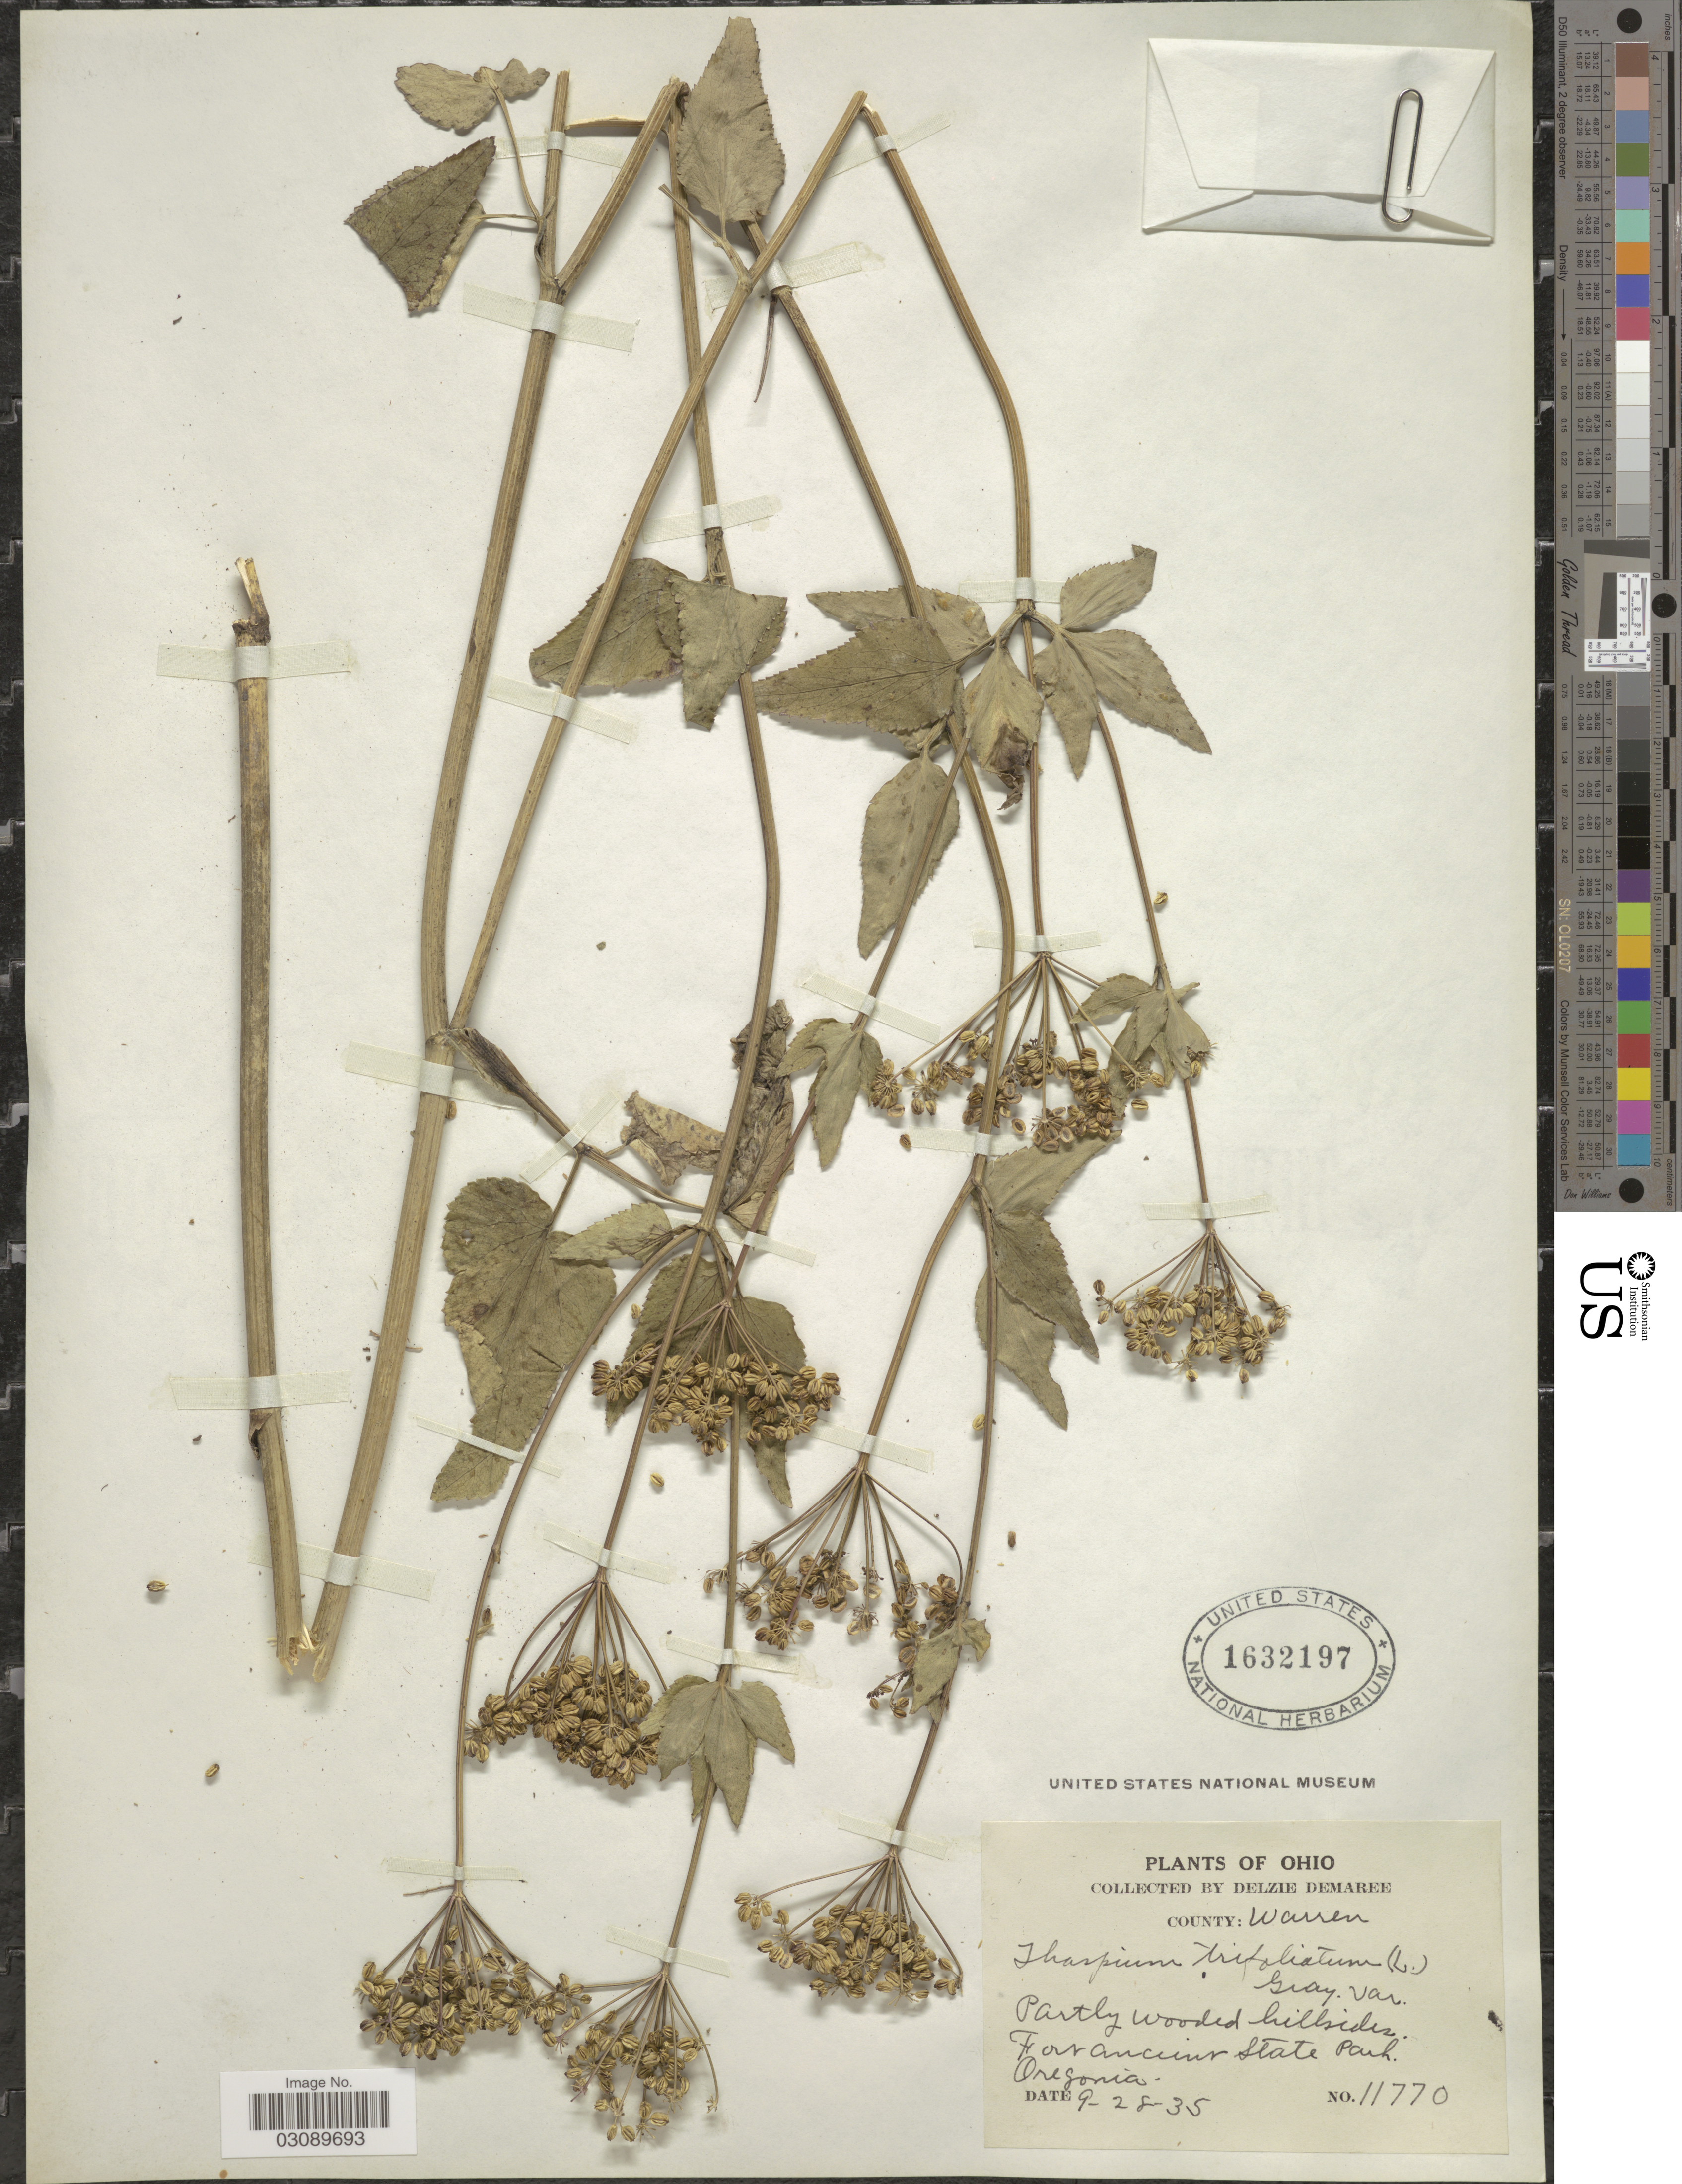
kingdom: Plantae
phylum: Tracheophyta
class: Magnoliopsida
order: Apiales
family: Apiaceae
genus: Thaspium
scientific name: Thaspium trifoliatum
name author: (L.) A. Gray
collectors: D. Demaree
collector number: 11770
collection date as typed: Transcribed d/m/y: 28/9/35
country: United States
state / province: Ohio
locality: County: Warren. Fort Ancient State Park. Oregonia.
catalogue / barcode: US 1632197